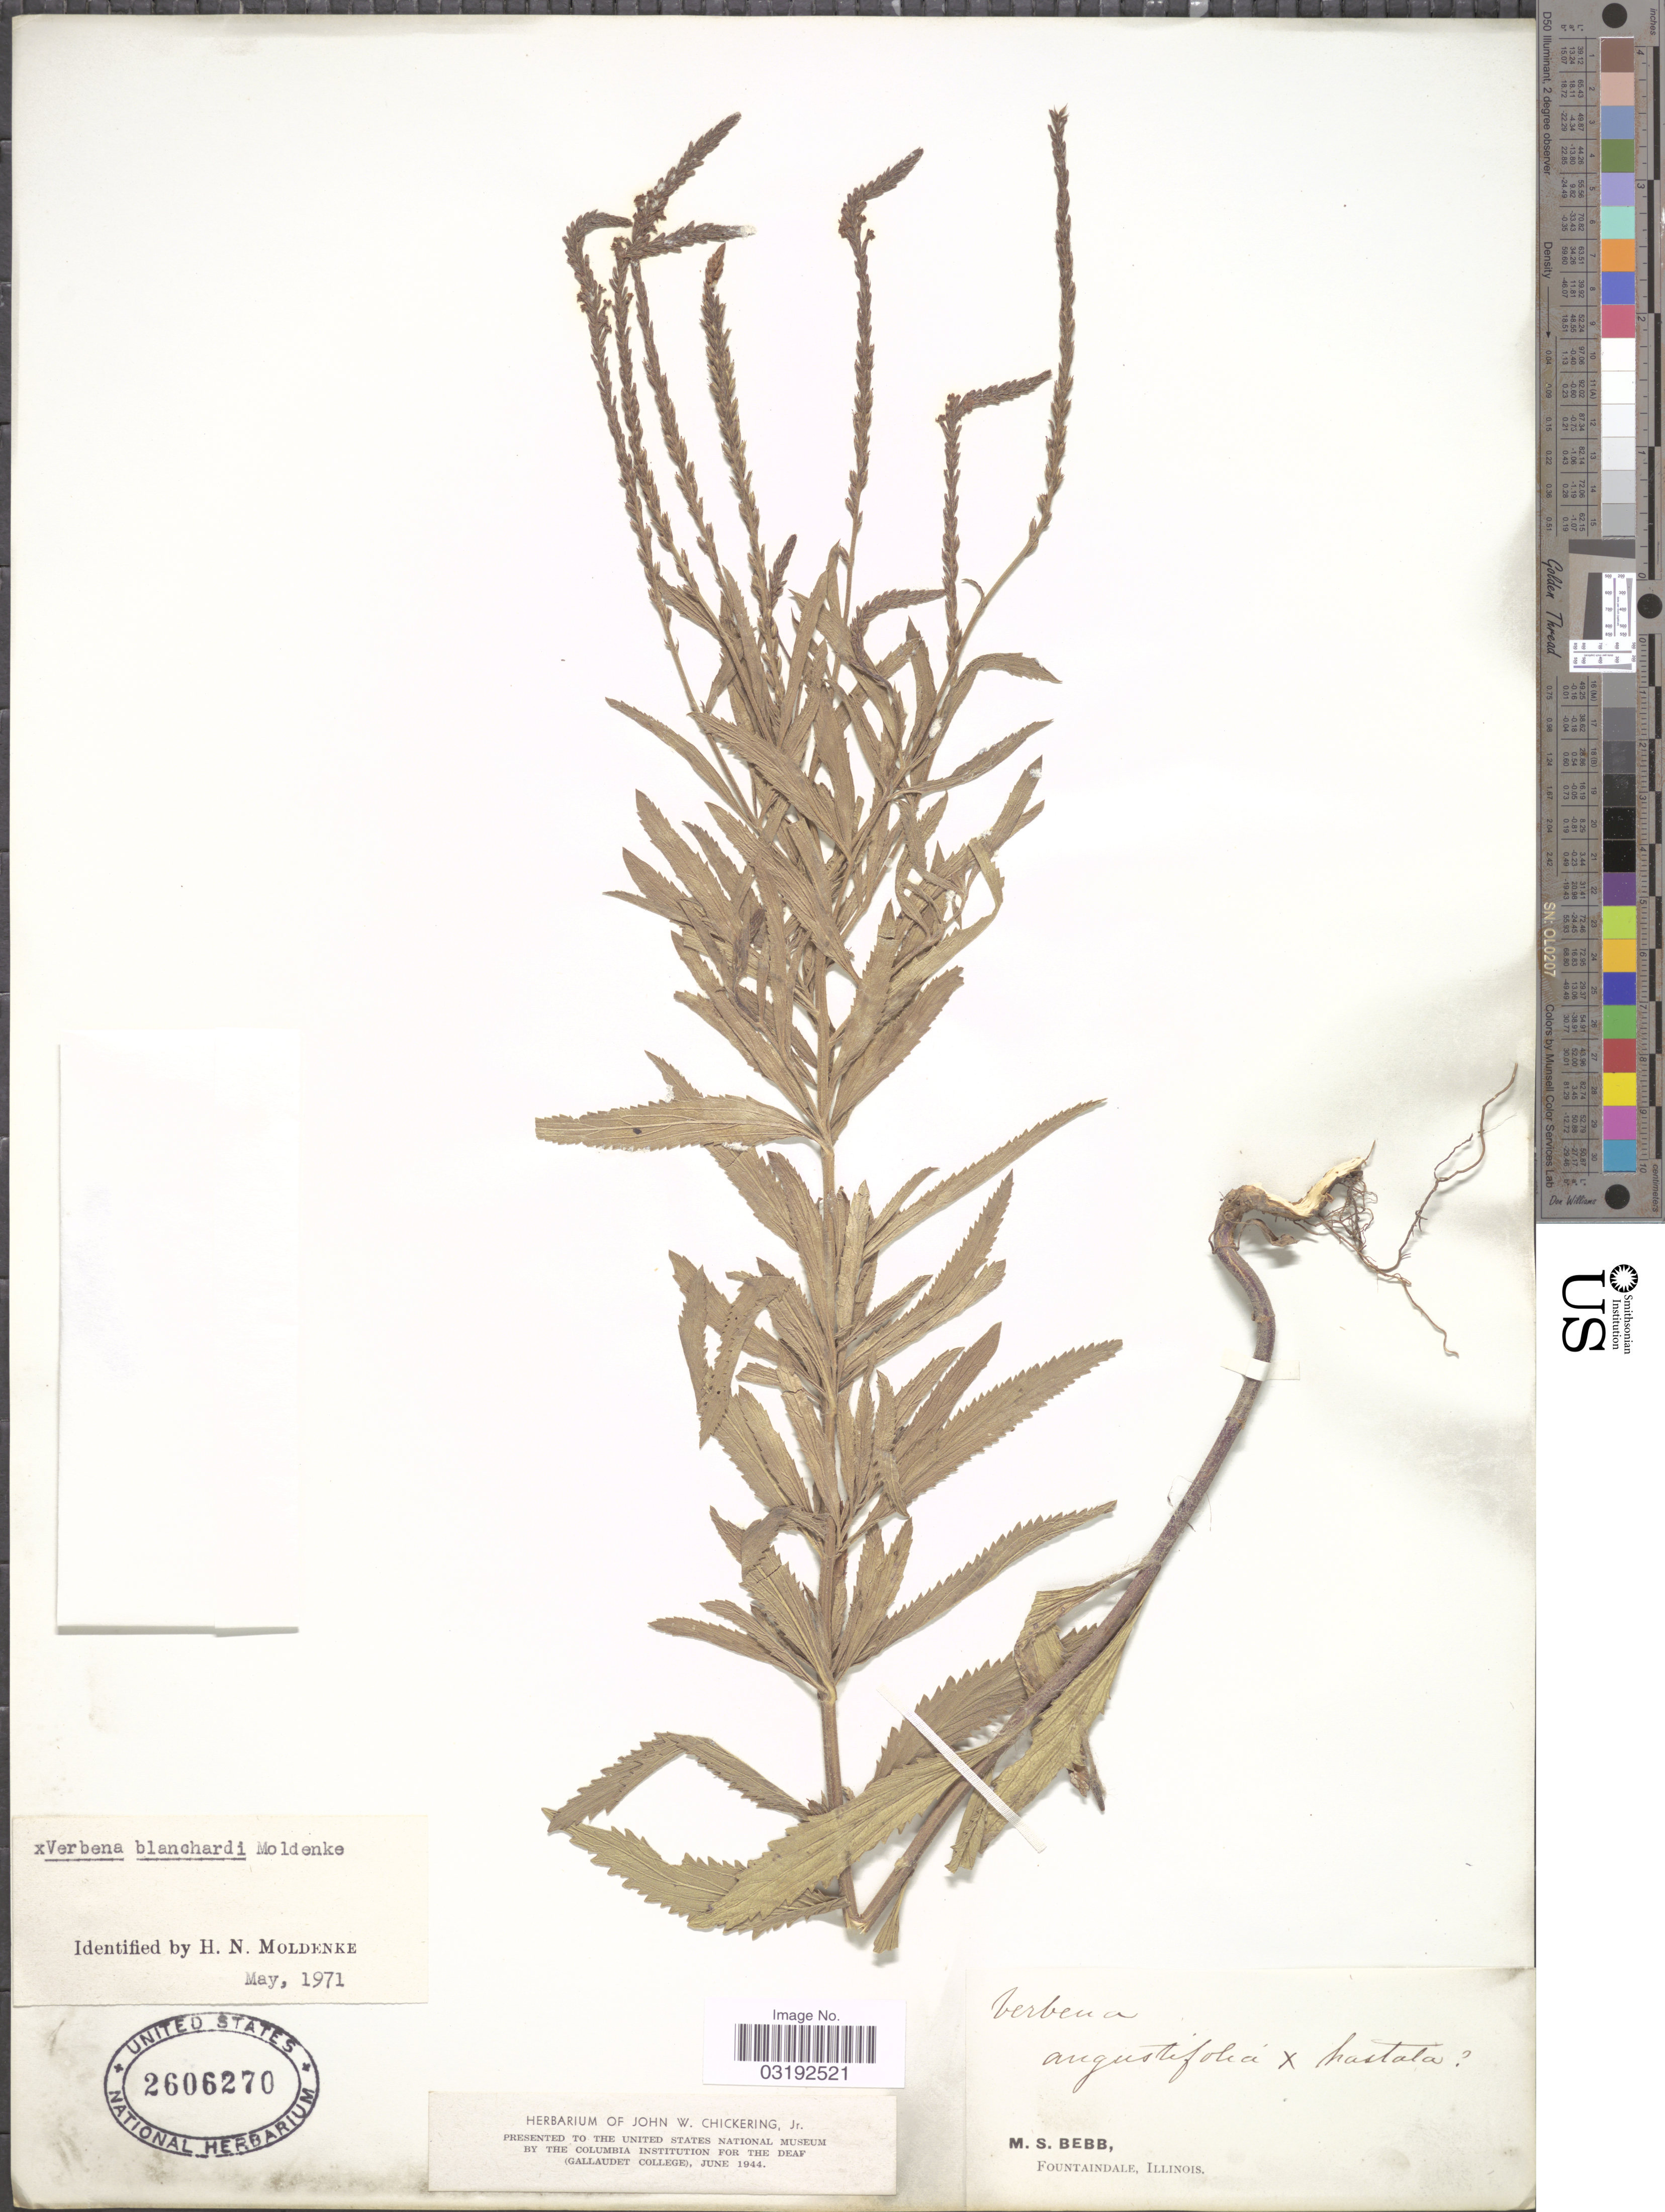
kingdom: Plantae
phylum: Tracheophyta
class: Magnoliopsida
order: Lamiales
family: Verbenaceae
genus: Verbena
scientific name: Verbena x blanchardii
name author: Moldenke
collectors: M. Bebb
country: United States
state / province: Illinois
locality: Fountaindale.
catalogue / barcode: US 2606270